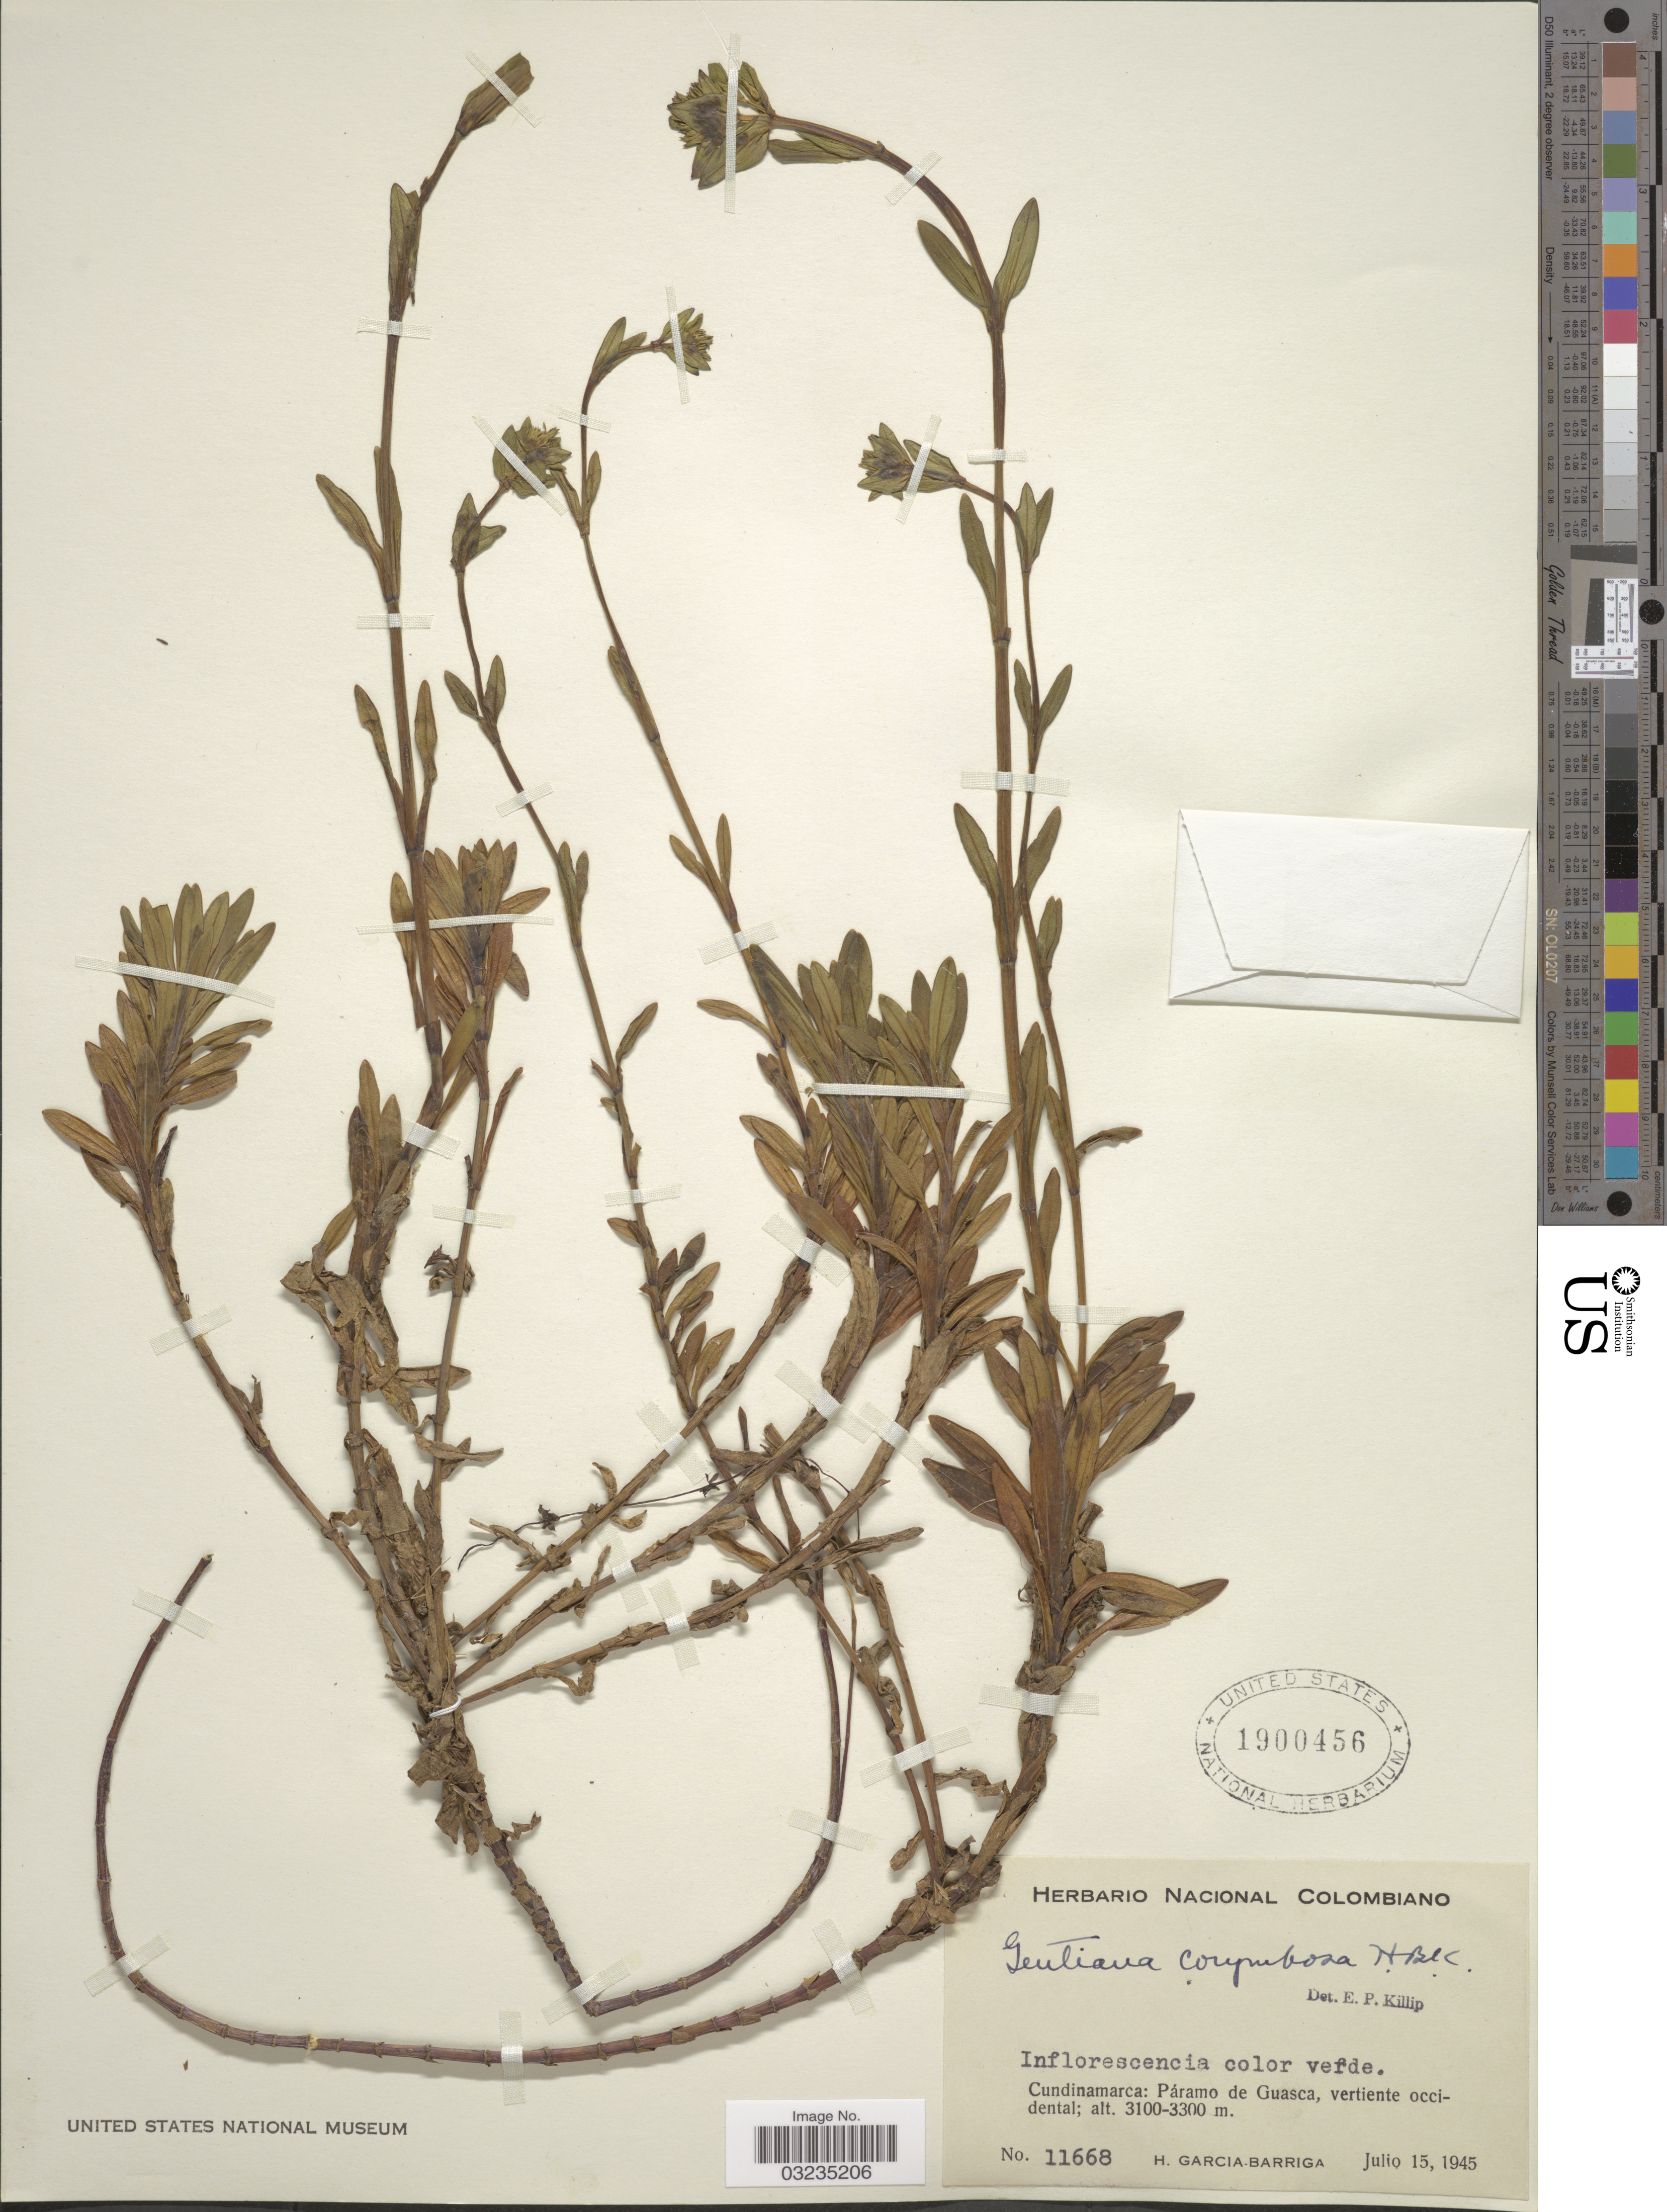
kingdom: Plantae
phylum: Tracheophyta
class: Magnoliopsida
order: Gentianales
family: Gentianaceae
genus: Gentiana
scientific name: Gentiana corymbosa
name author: Humb. et al.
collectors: H. García Barriga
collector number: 11668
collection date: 1945-07-15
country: Colombia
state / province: Cundinamarca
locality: Páramo de Guasca, vertiente occidental.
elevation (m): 3100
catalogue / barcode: US 1900456